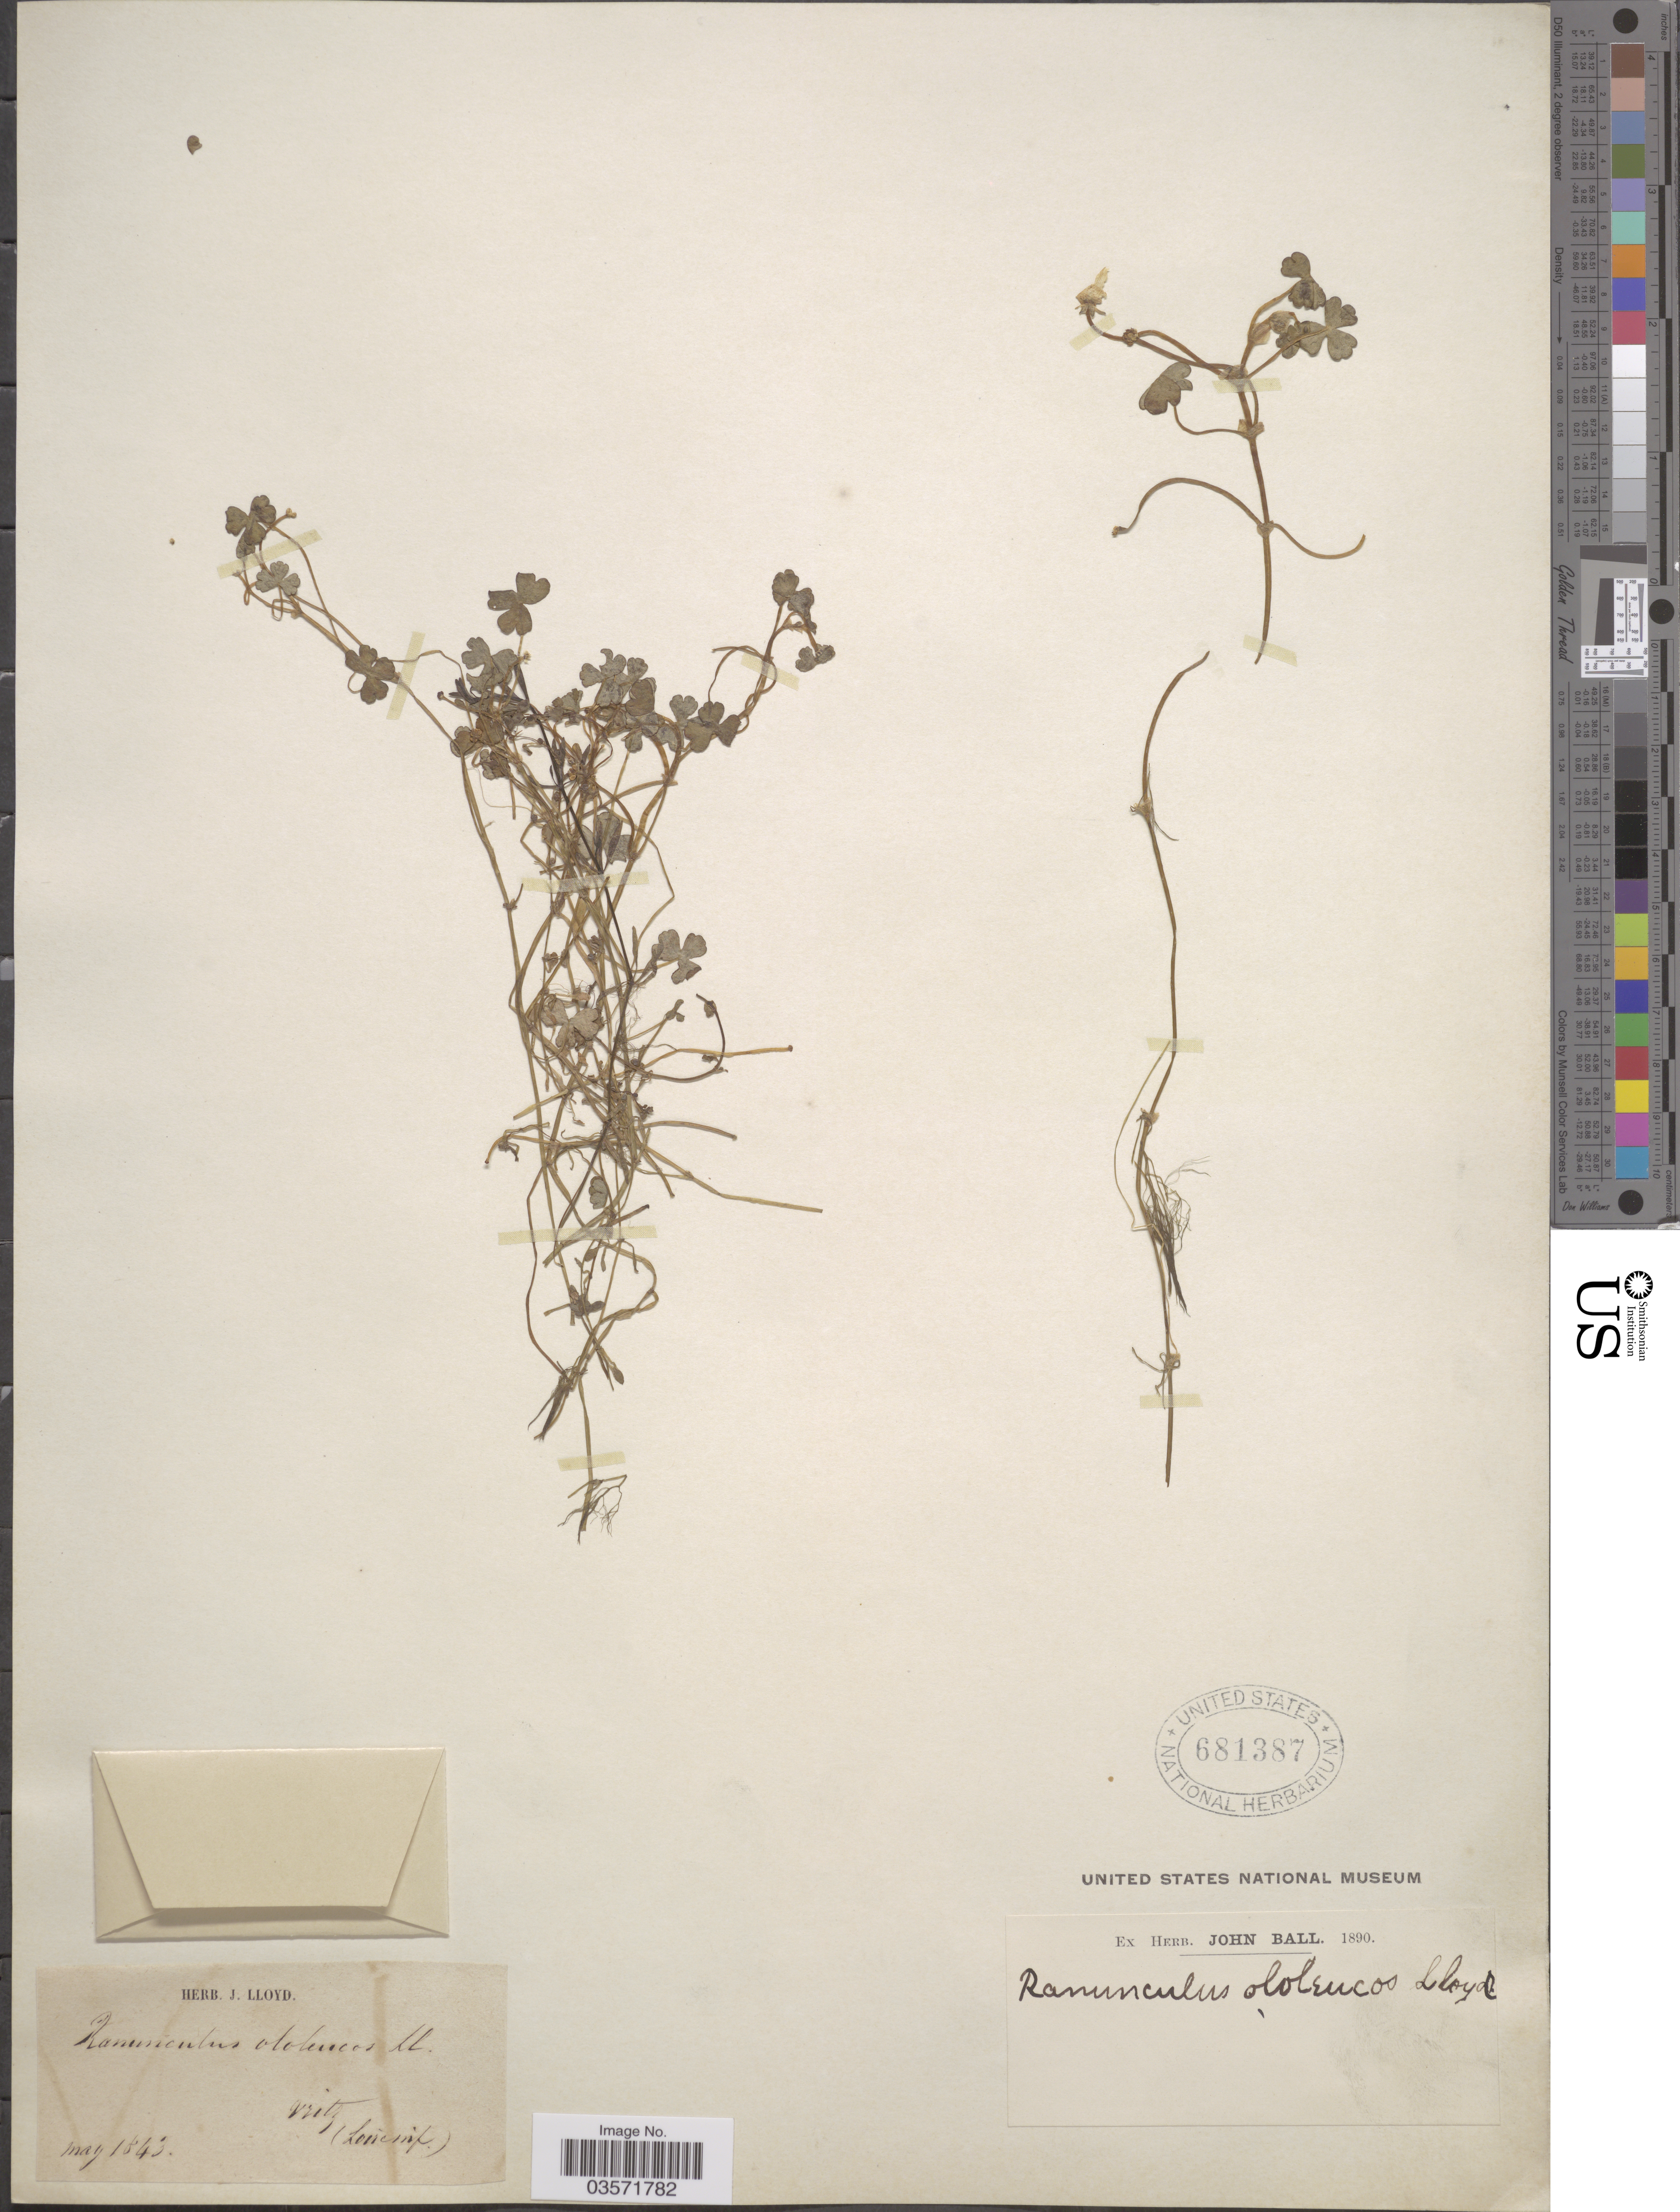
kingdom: Plantae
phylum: Tracheophyta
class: Magnoliopsida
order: Ranunculales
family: Ranunculaceae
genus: Ranunculus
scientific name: Ranunculus ololeucos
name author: J. Lloyd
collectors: Ex herb. J. Lloyd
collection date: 1843-05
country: France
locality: Retz (Loire inf).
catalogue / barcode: US 681387